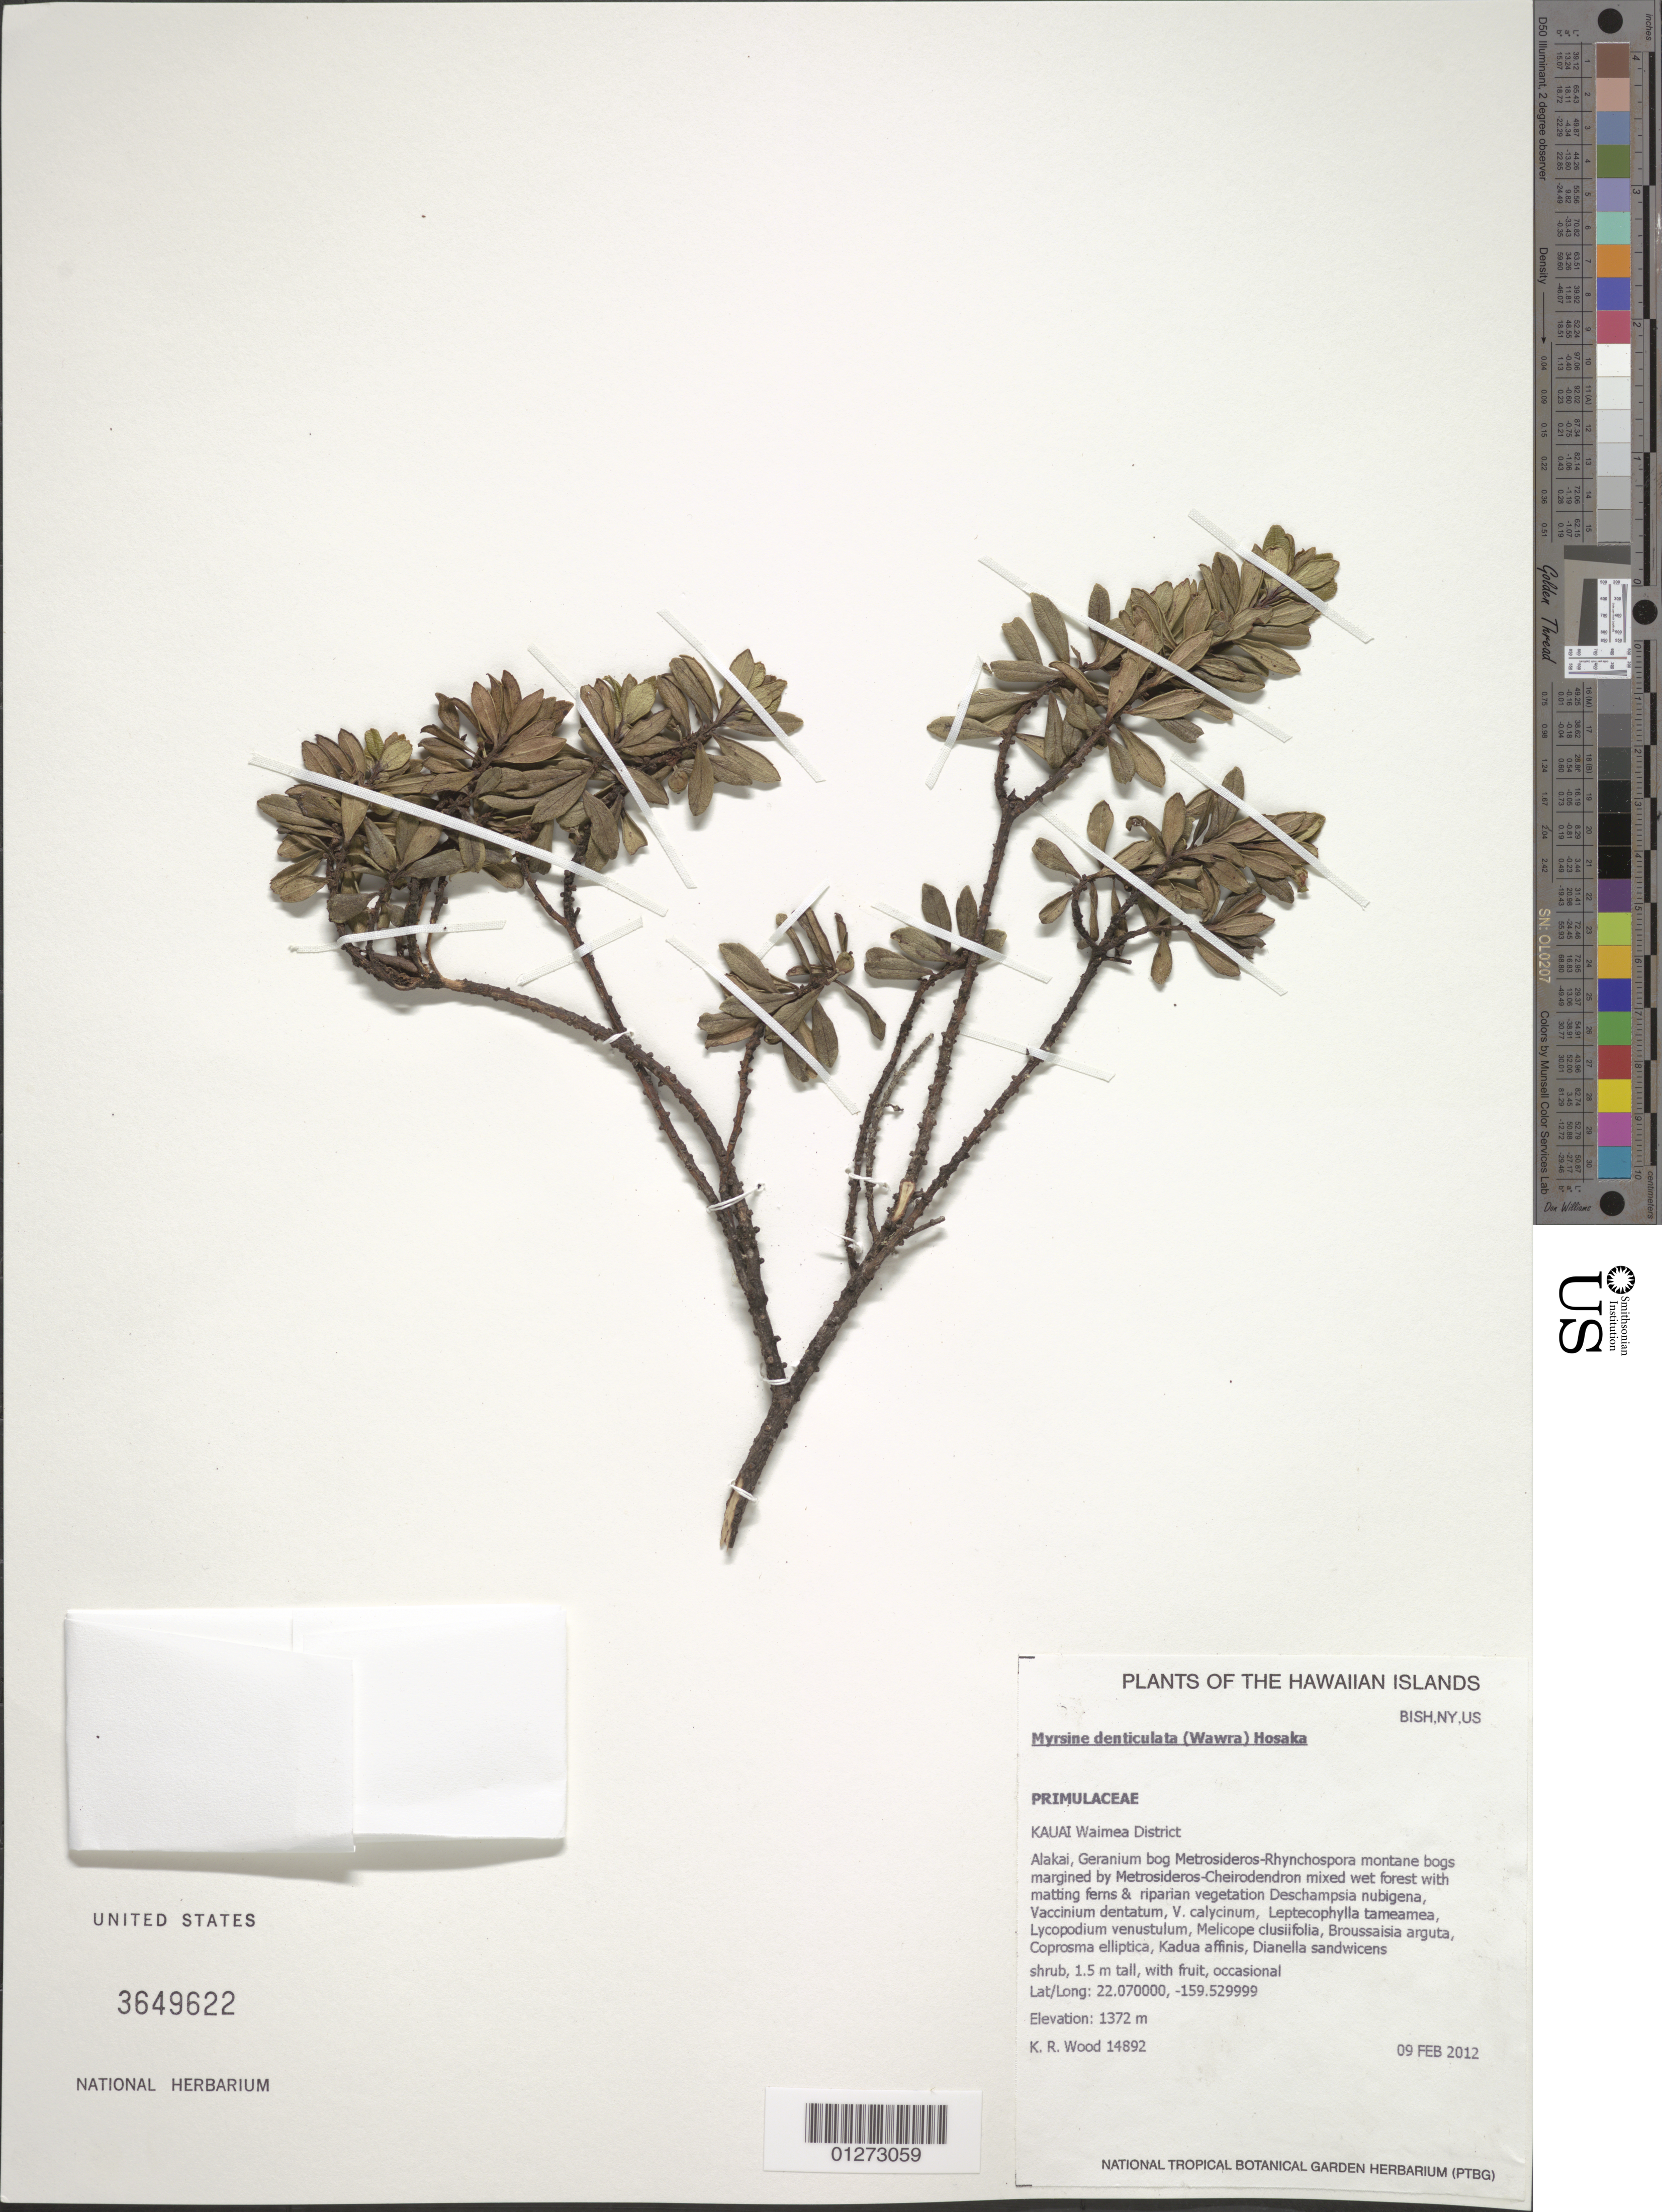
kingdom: Plantae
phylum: Tracheophyta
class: Magnoliopsida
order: Ericales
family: Primulaceae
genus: Myrsine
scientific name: Myrsine denticulata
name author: (Wawra) Hosaka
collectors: K. R. Wood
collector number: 14892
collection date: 2012-02-09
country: United States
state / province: Hawaii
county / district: Kauai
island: Kaua'i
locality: Waimea District, Alakai, Geranium bog.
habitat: Montane bogs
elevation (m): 1372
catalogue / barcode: US 3649622